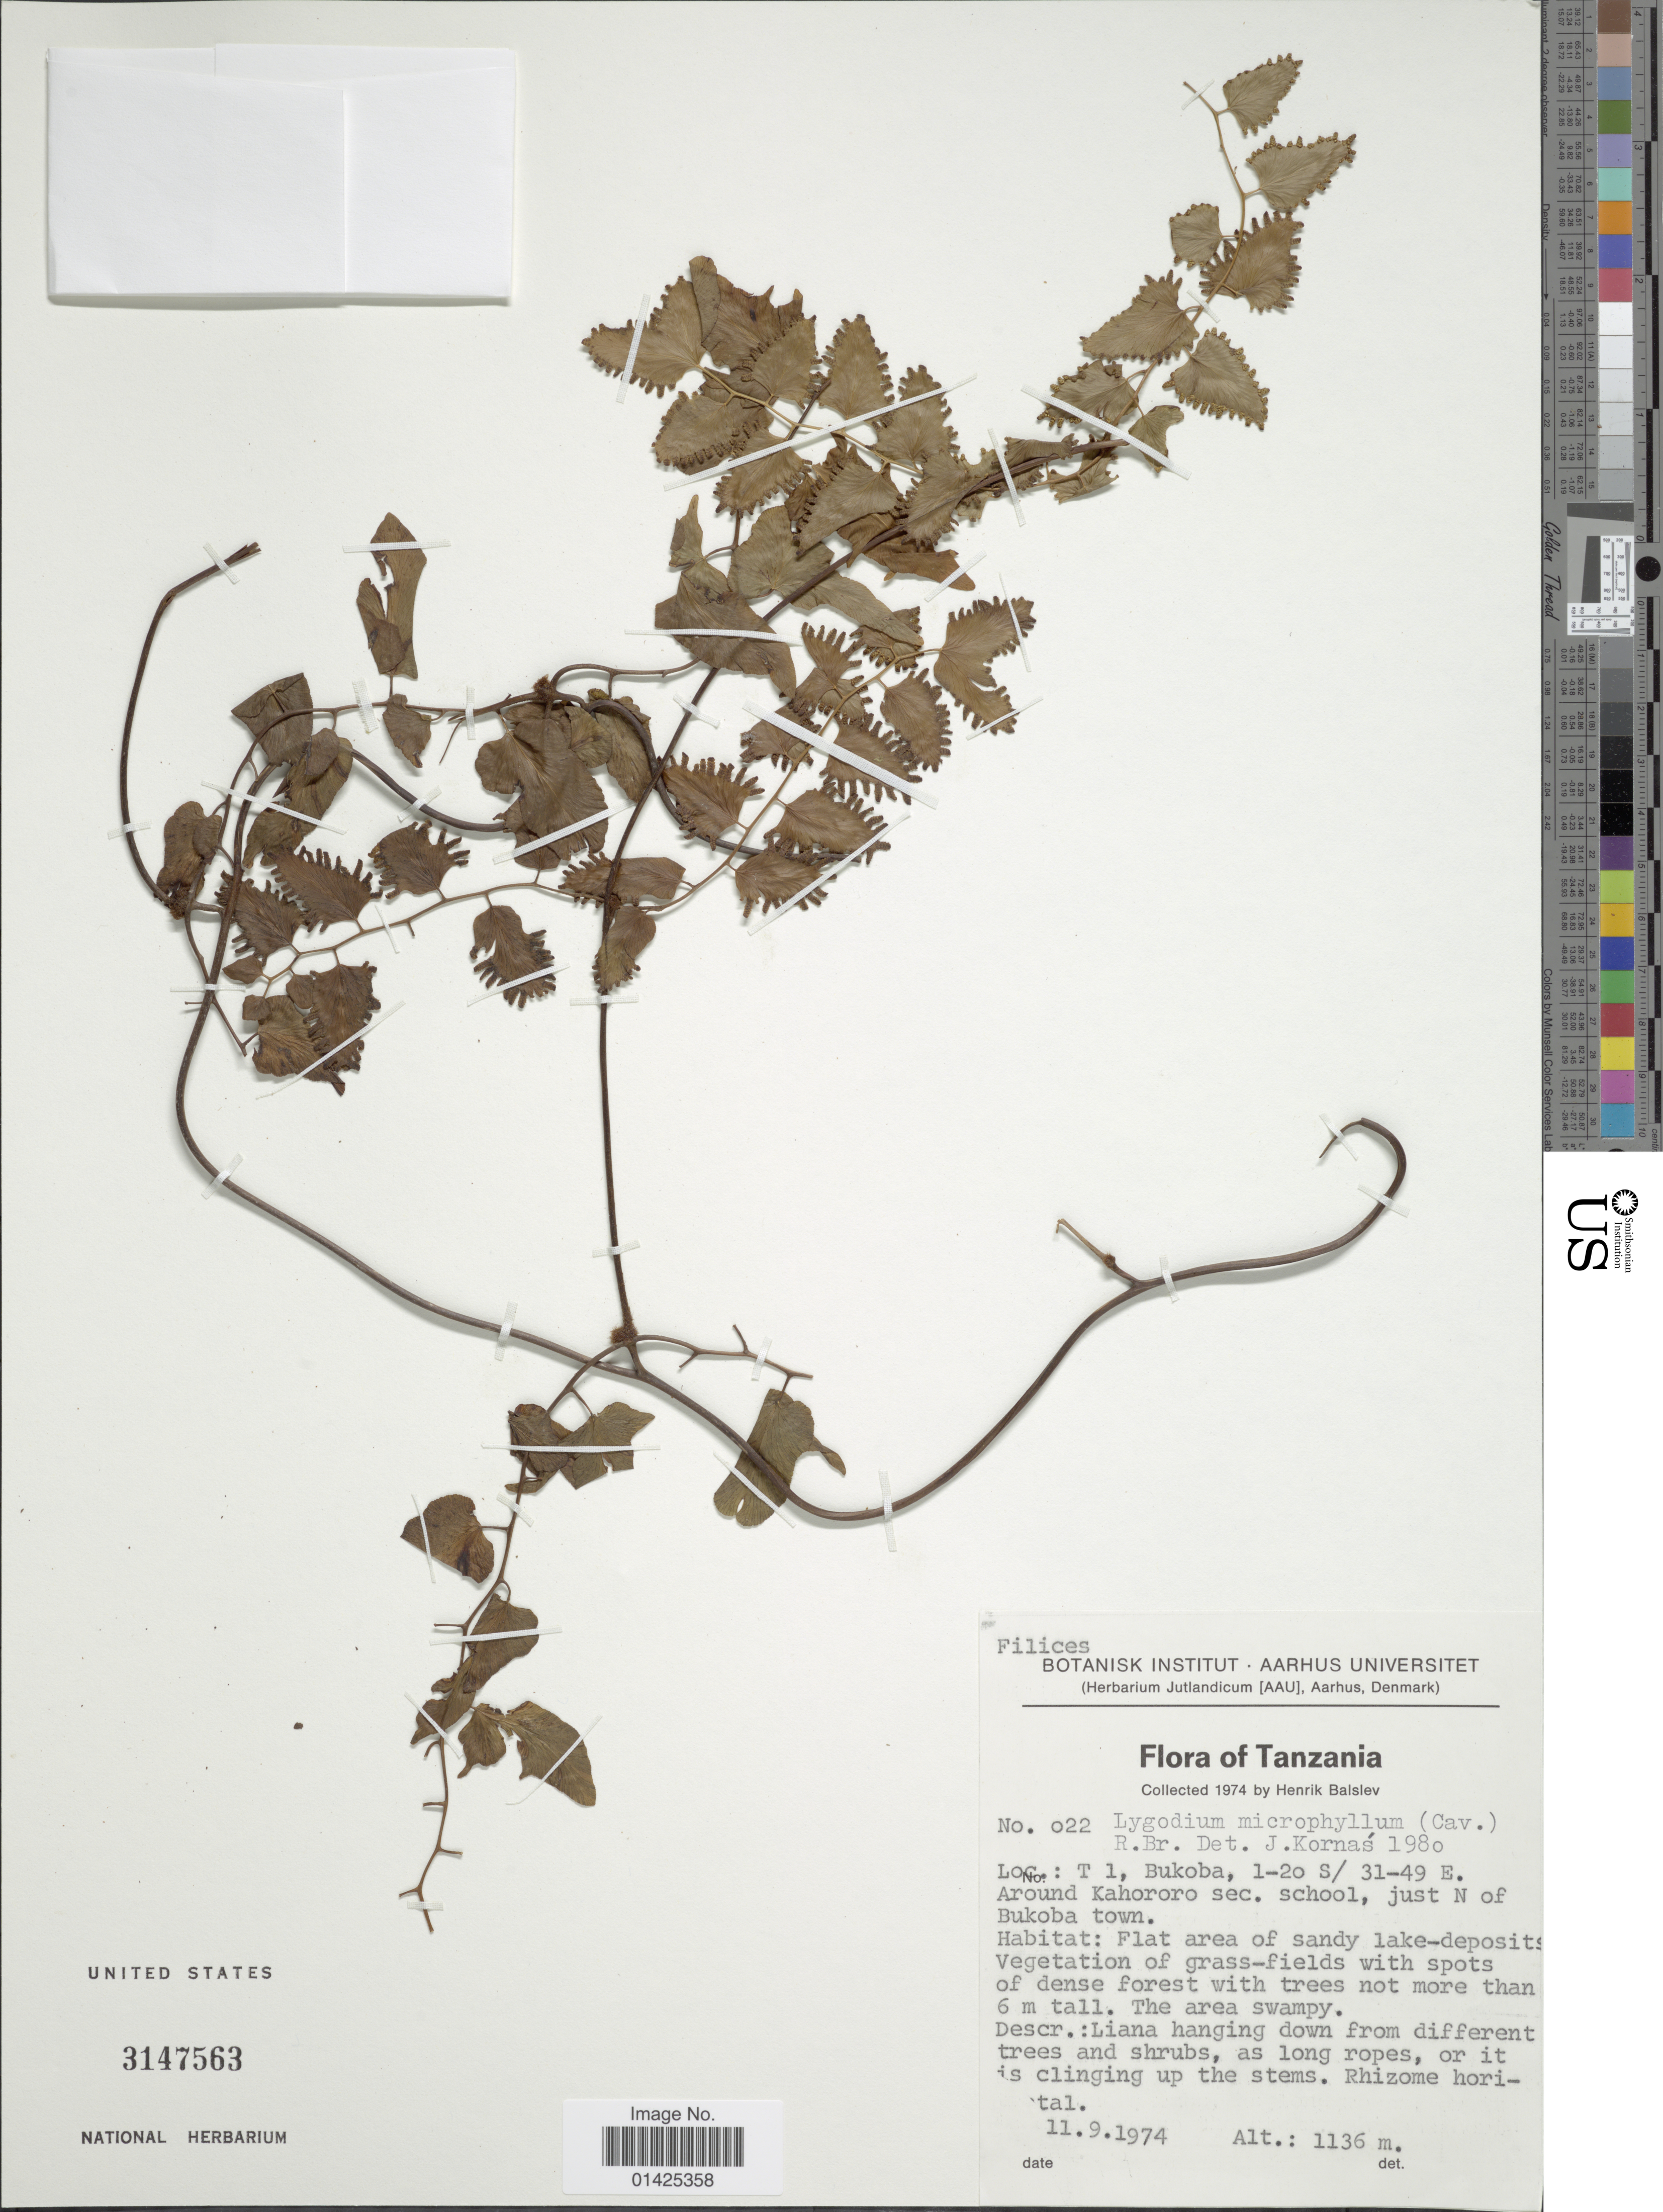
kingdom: Plantae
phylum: Tracheophyta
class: Polypodiopsida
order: Schizaeales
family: Lygodiaceae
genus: Lygodium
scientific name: Lygodium microphyllum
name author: (Cav.) R. Br.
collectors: H. Balslev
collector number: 022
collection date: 1974-09-11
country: Tanzania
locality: T.I. Bukoba, around Kahororo sec. school, just N of Bukoba town.Tanzania.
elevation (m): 1136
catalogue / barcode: US 3147563